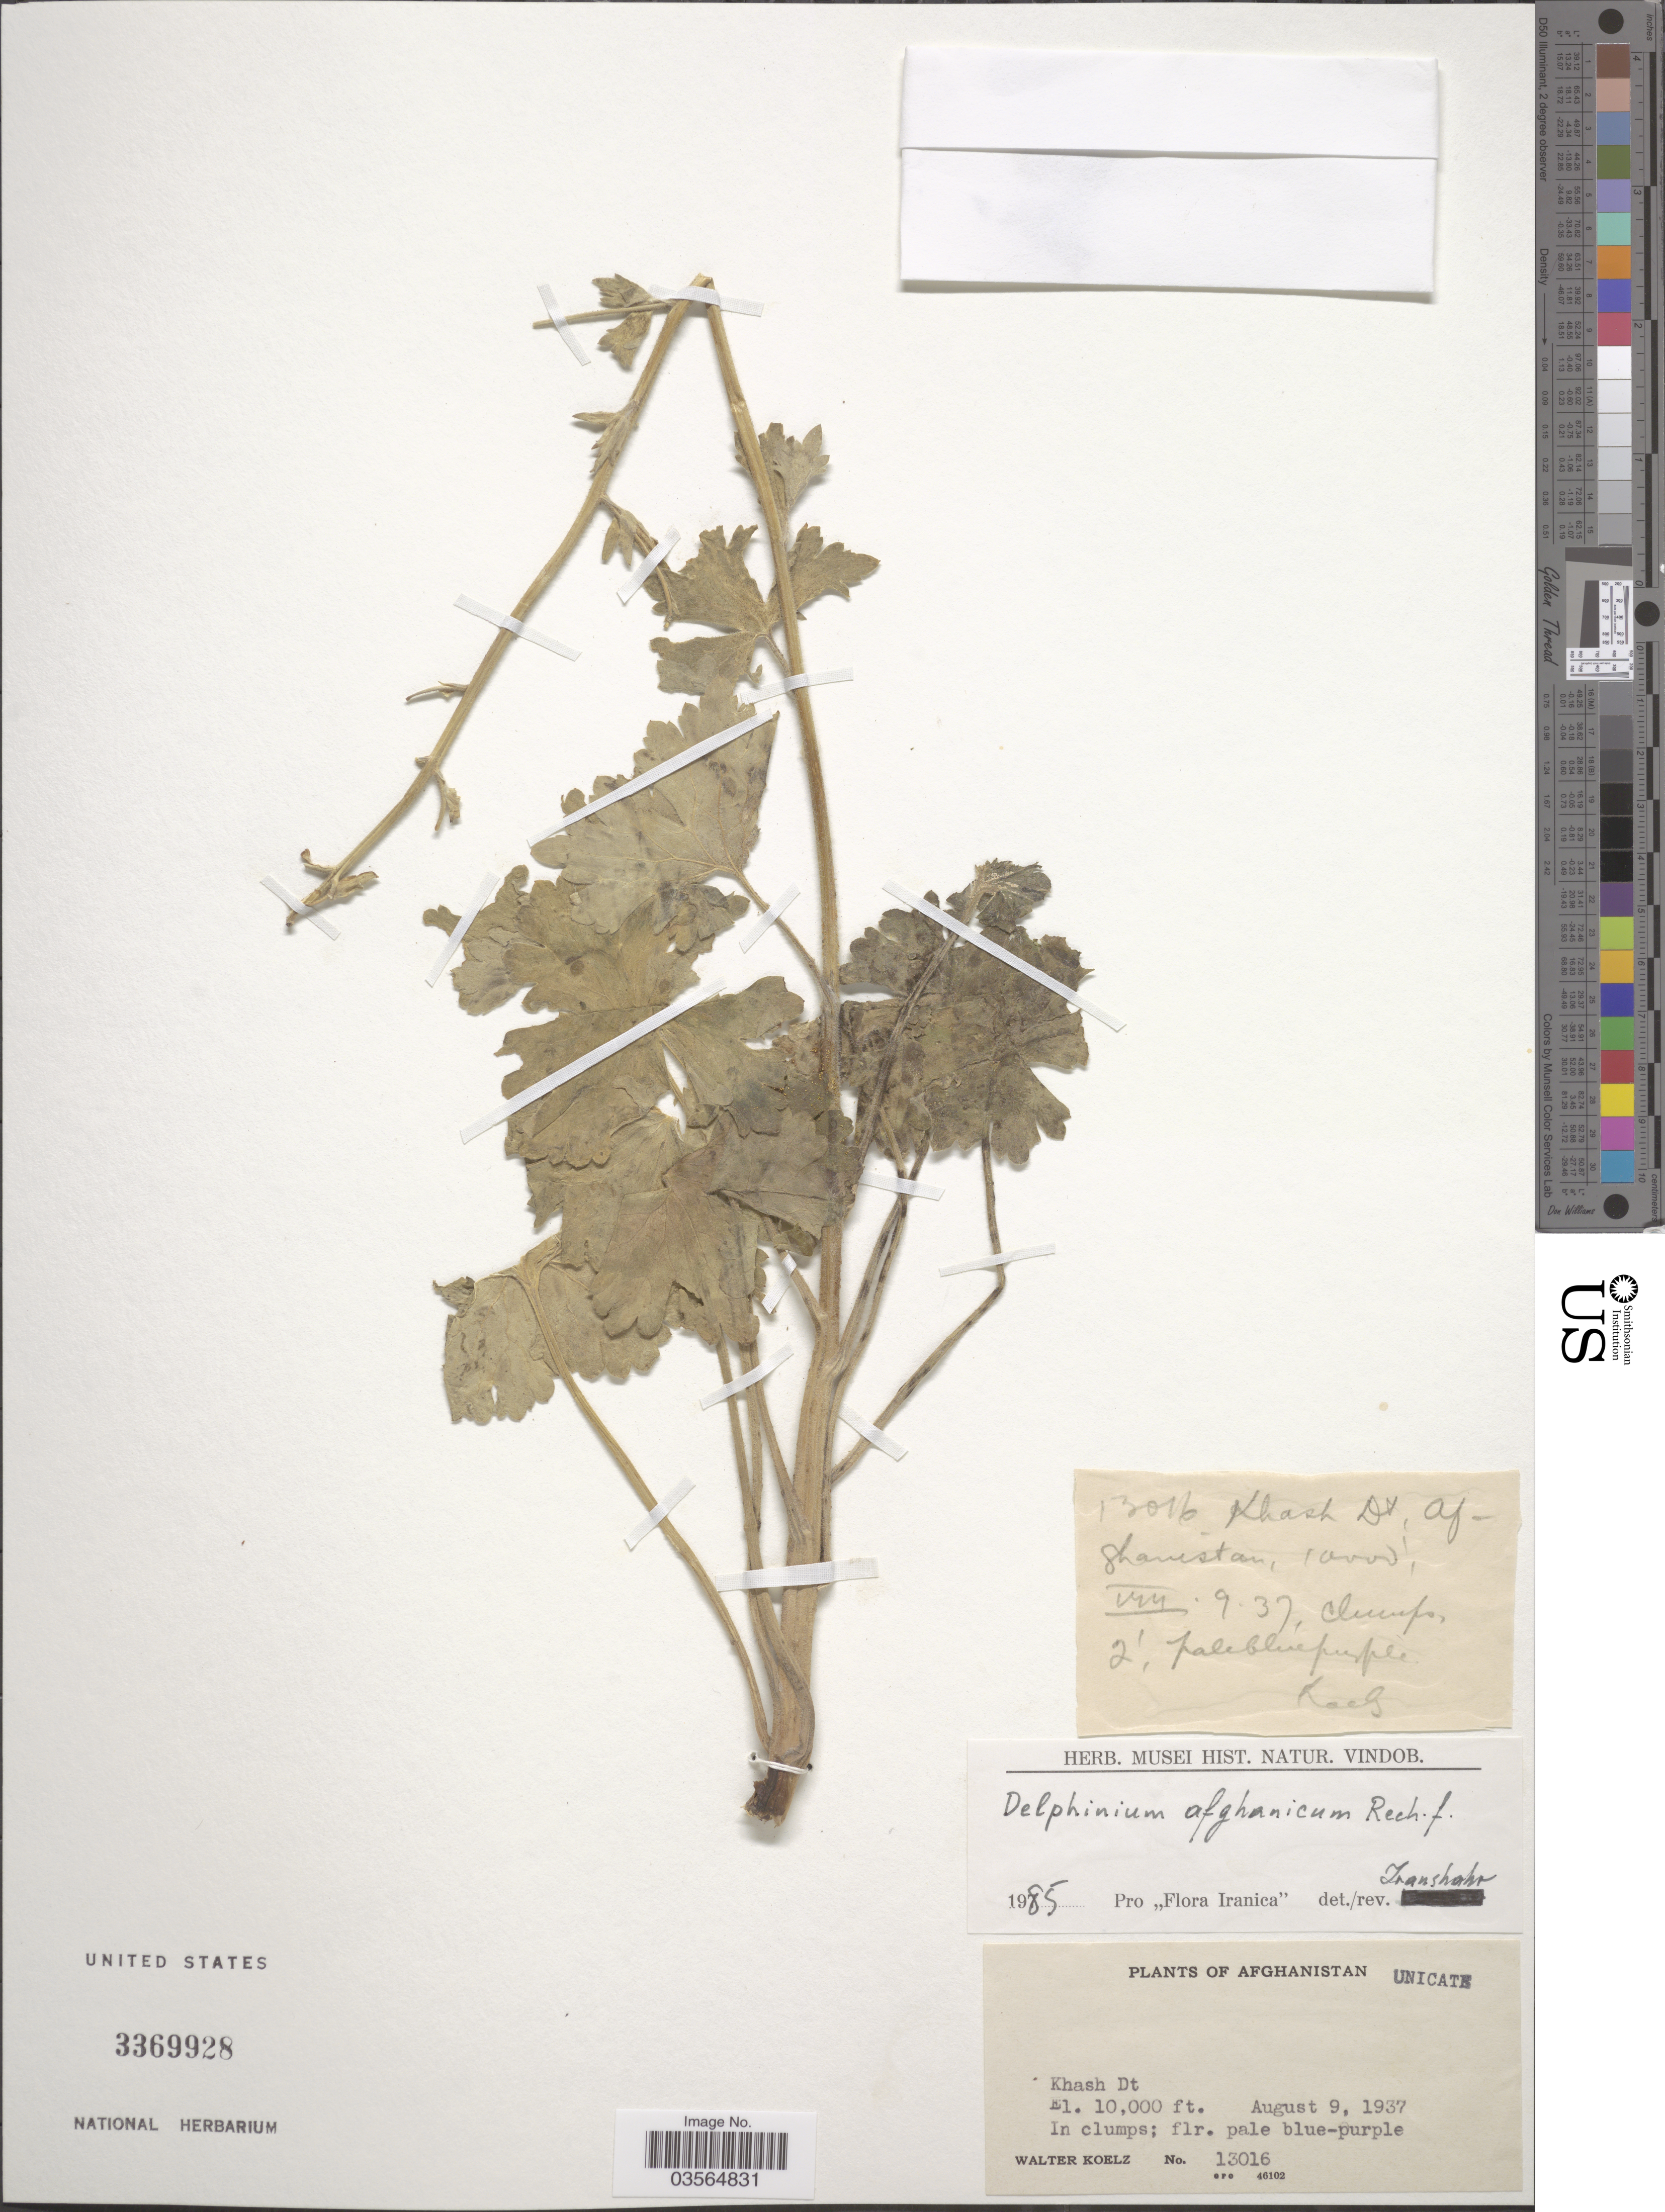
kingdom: Plantae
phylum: Tracheophyta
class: Magnoliopsida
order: Ranunculales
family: Ranunculaceae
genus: Delphinium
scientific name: Delphinium afghanicum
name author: Rech. f.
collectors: W. N. Koelz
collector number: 13016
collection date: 1937-08-09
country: Afghanistan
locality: Khash Dt.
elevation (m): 3048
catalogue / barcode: US 3369928